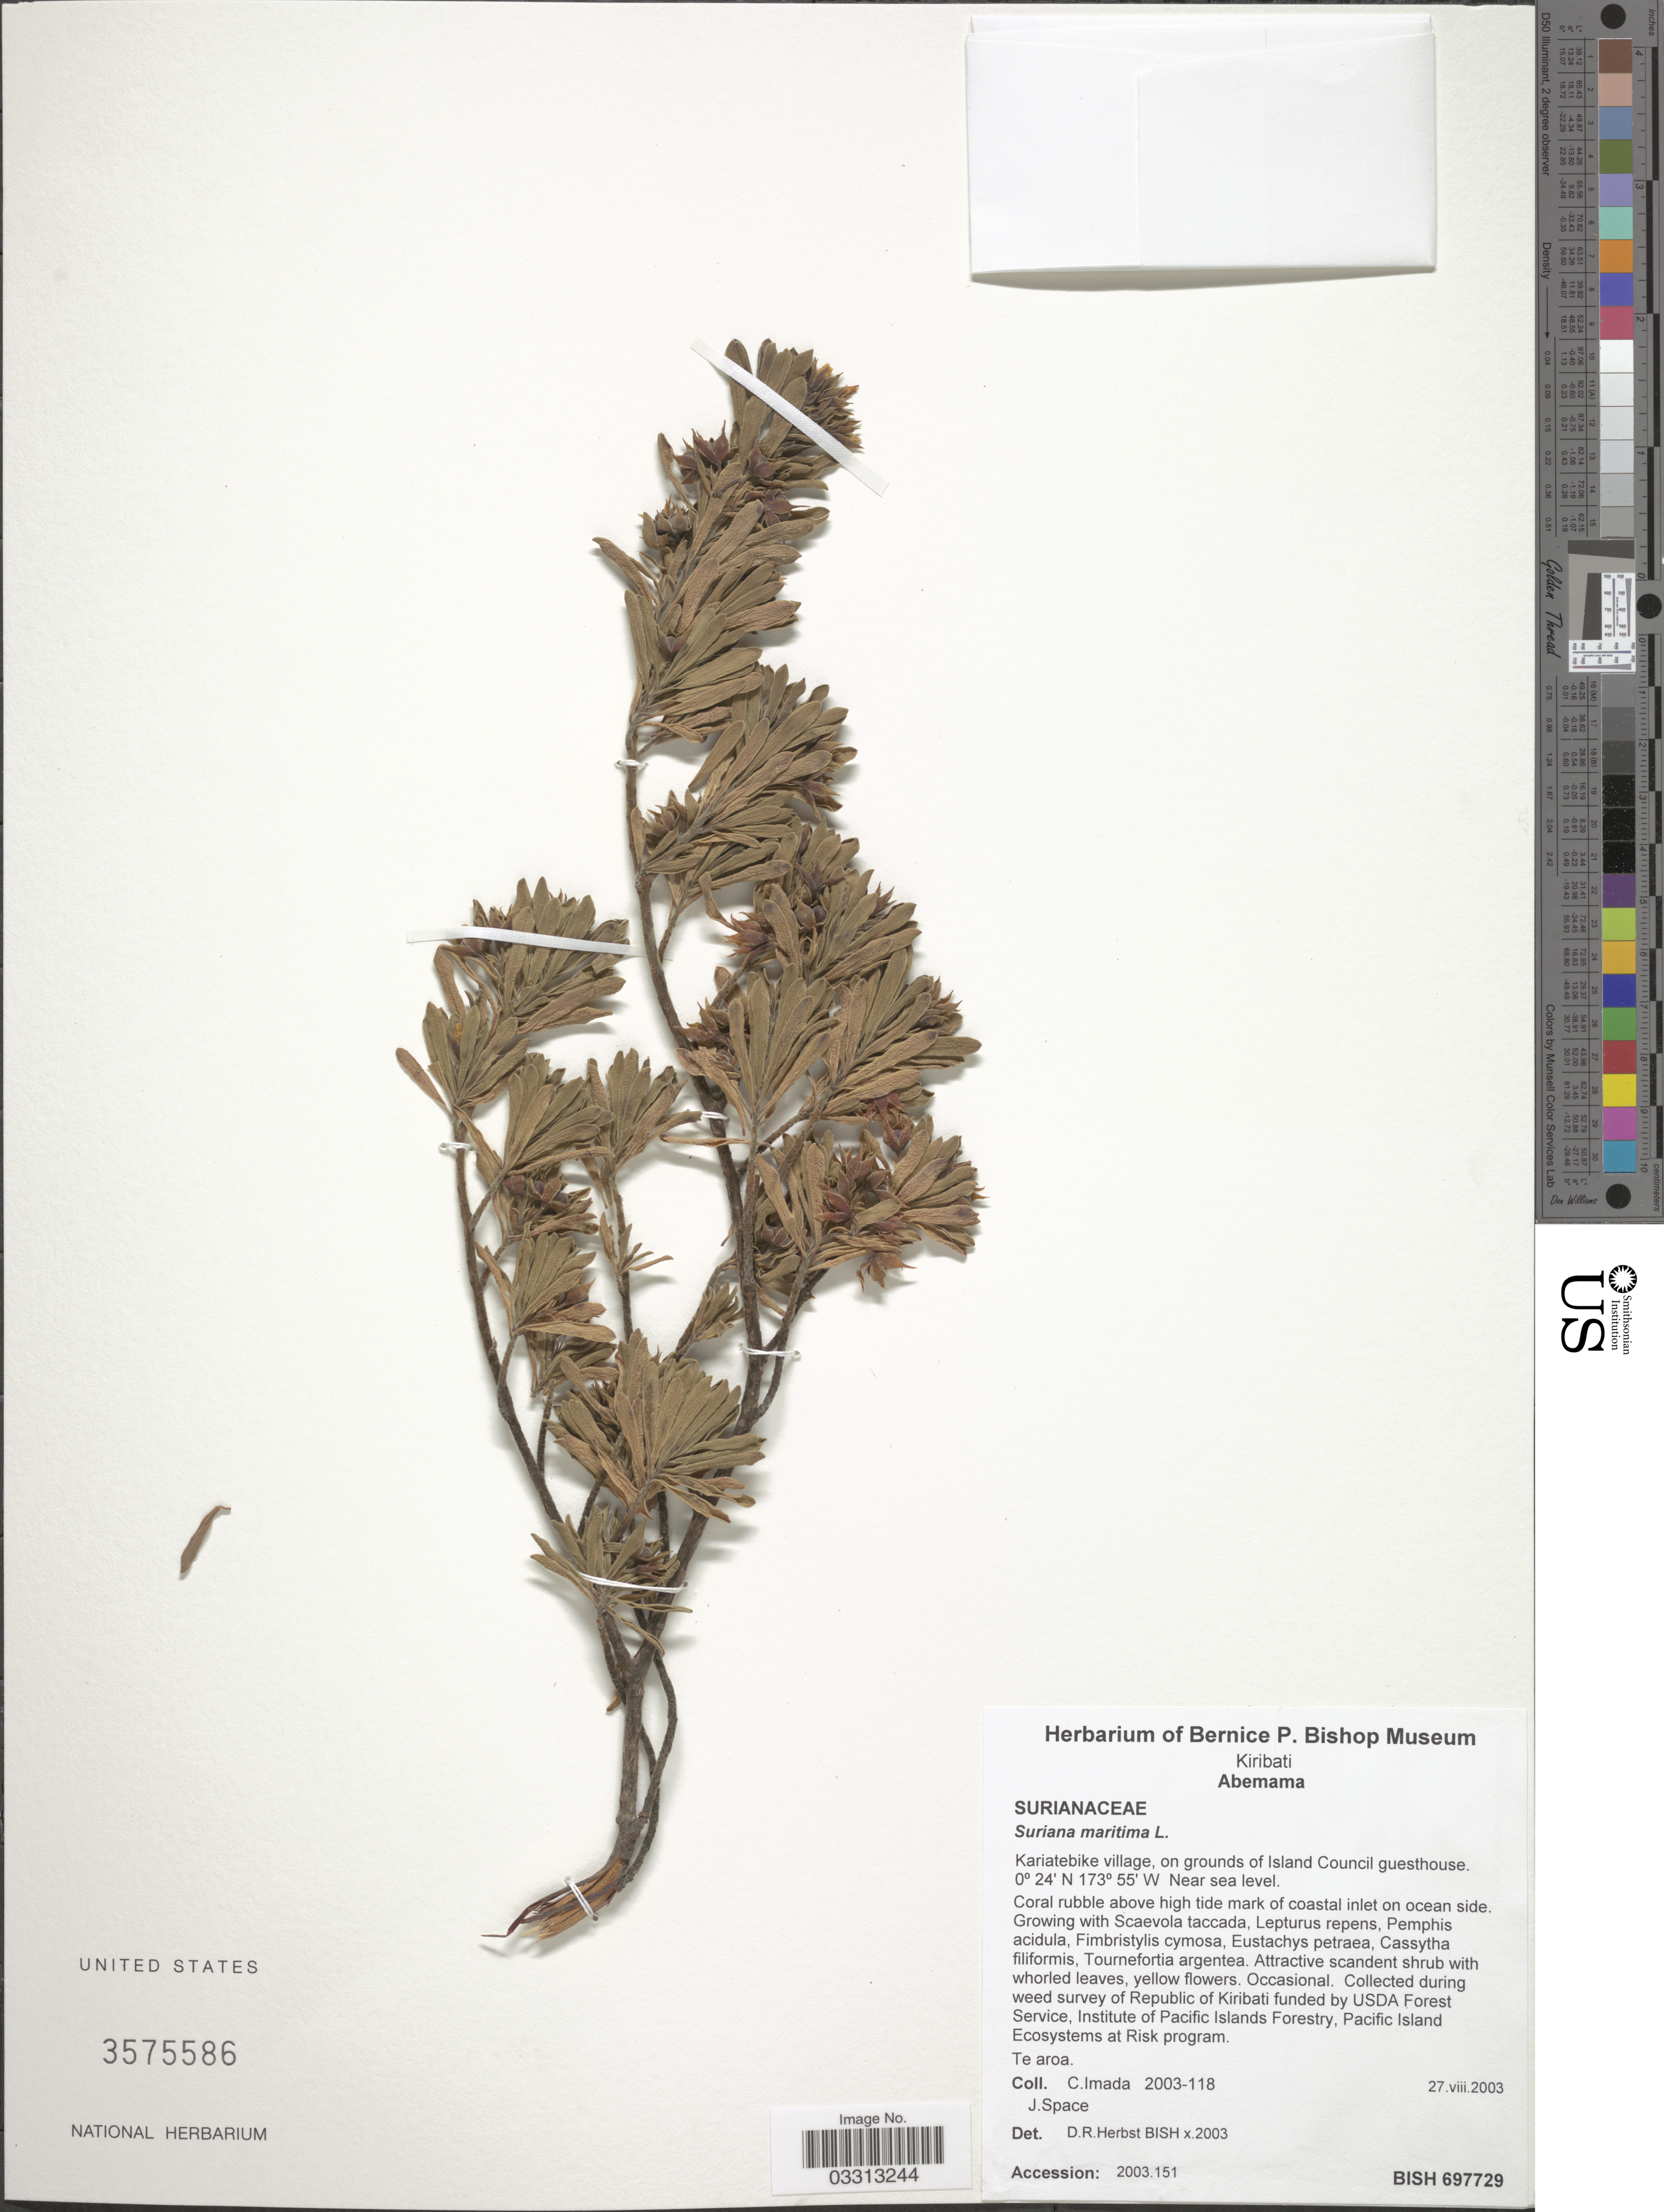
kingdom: Plantae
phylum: Tracheophyta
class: Magnoliopsida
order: Fabales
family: Surianaceae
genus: Suriana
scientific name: Suriana maritima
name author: L.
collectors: C. Imada & J. Space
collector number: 2003-118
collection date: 2003-08-27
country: Kiribati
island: Abemama Atoll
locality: Abemama. Kariatebike village, on grounds of Island Council guesthouse.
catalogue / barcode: US 3575586